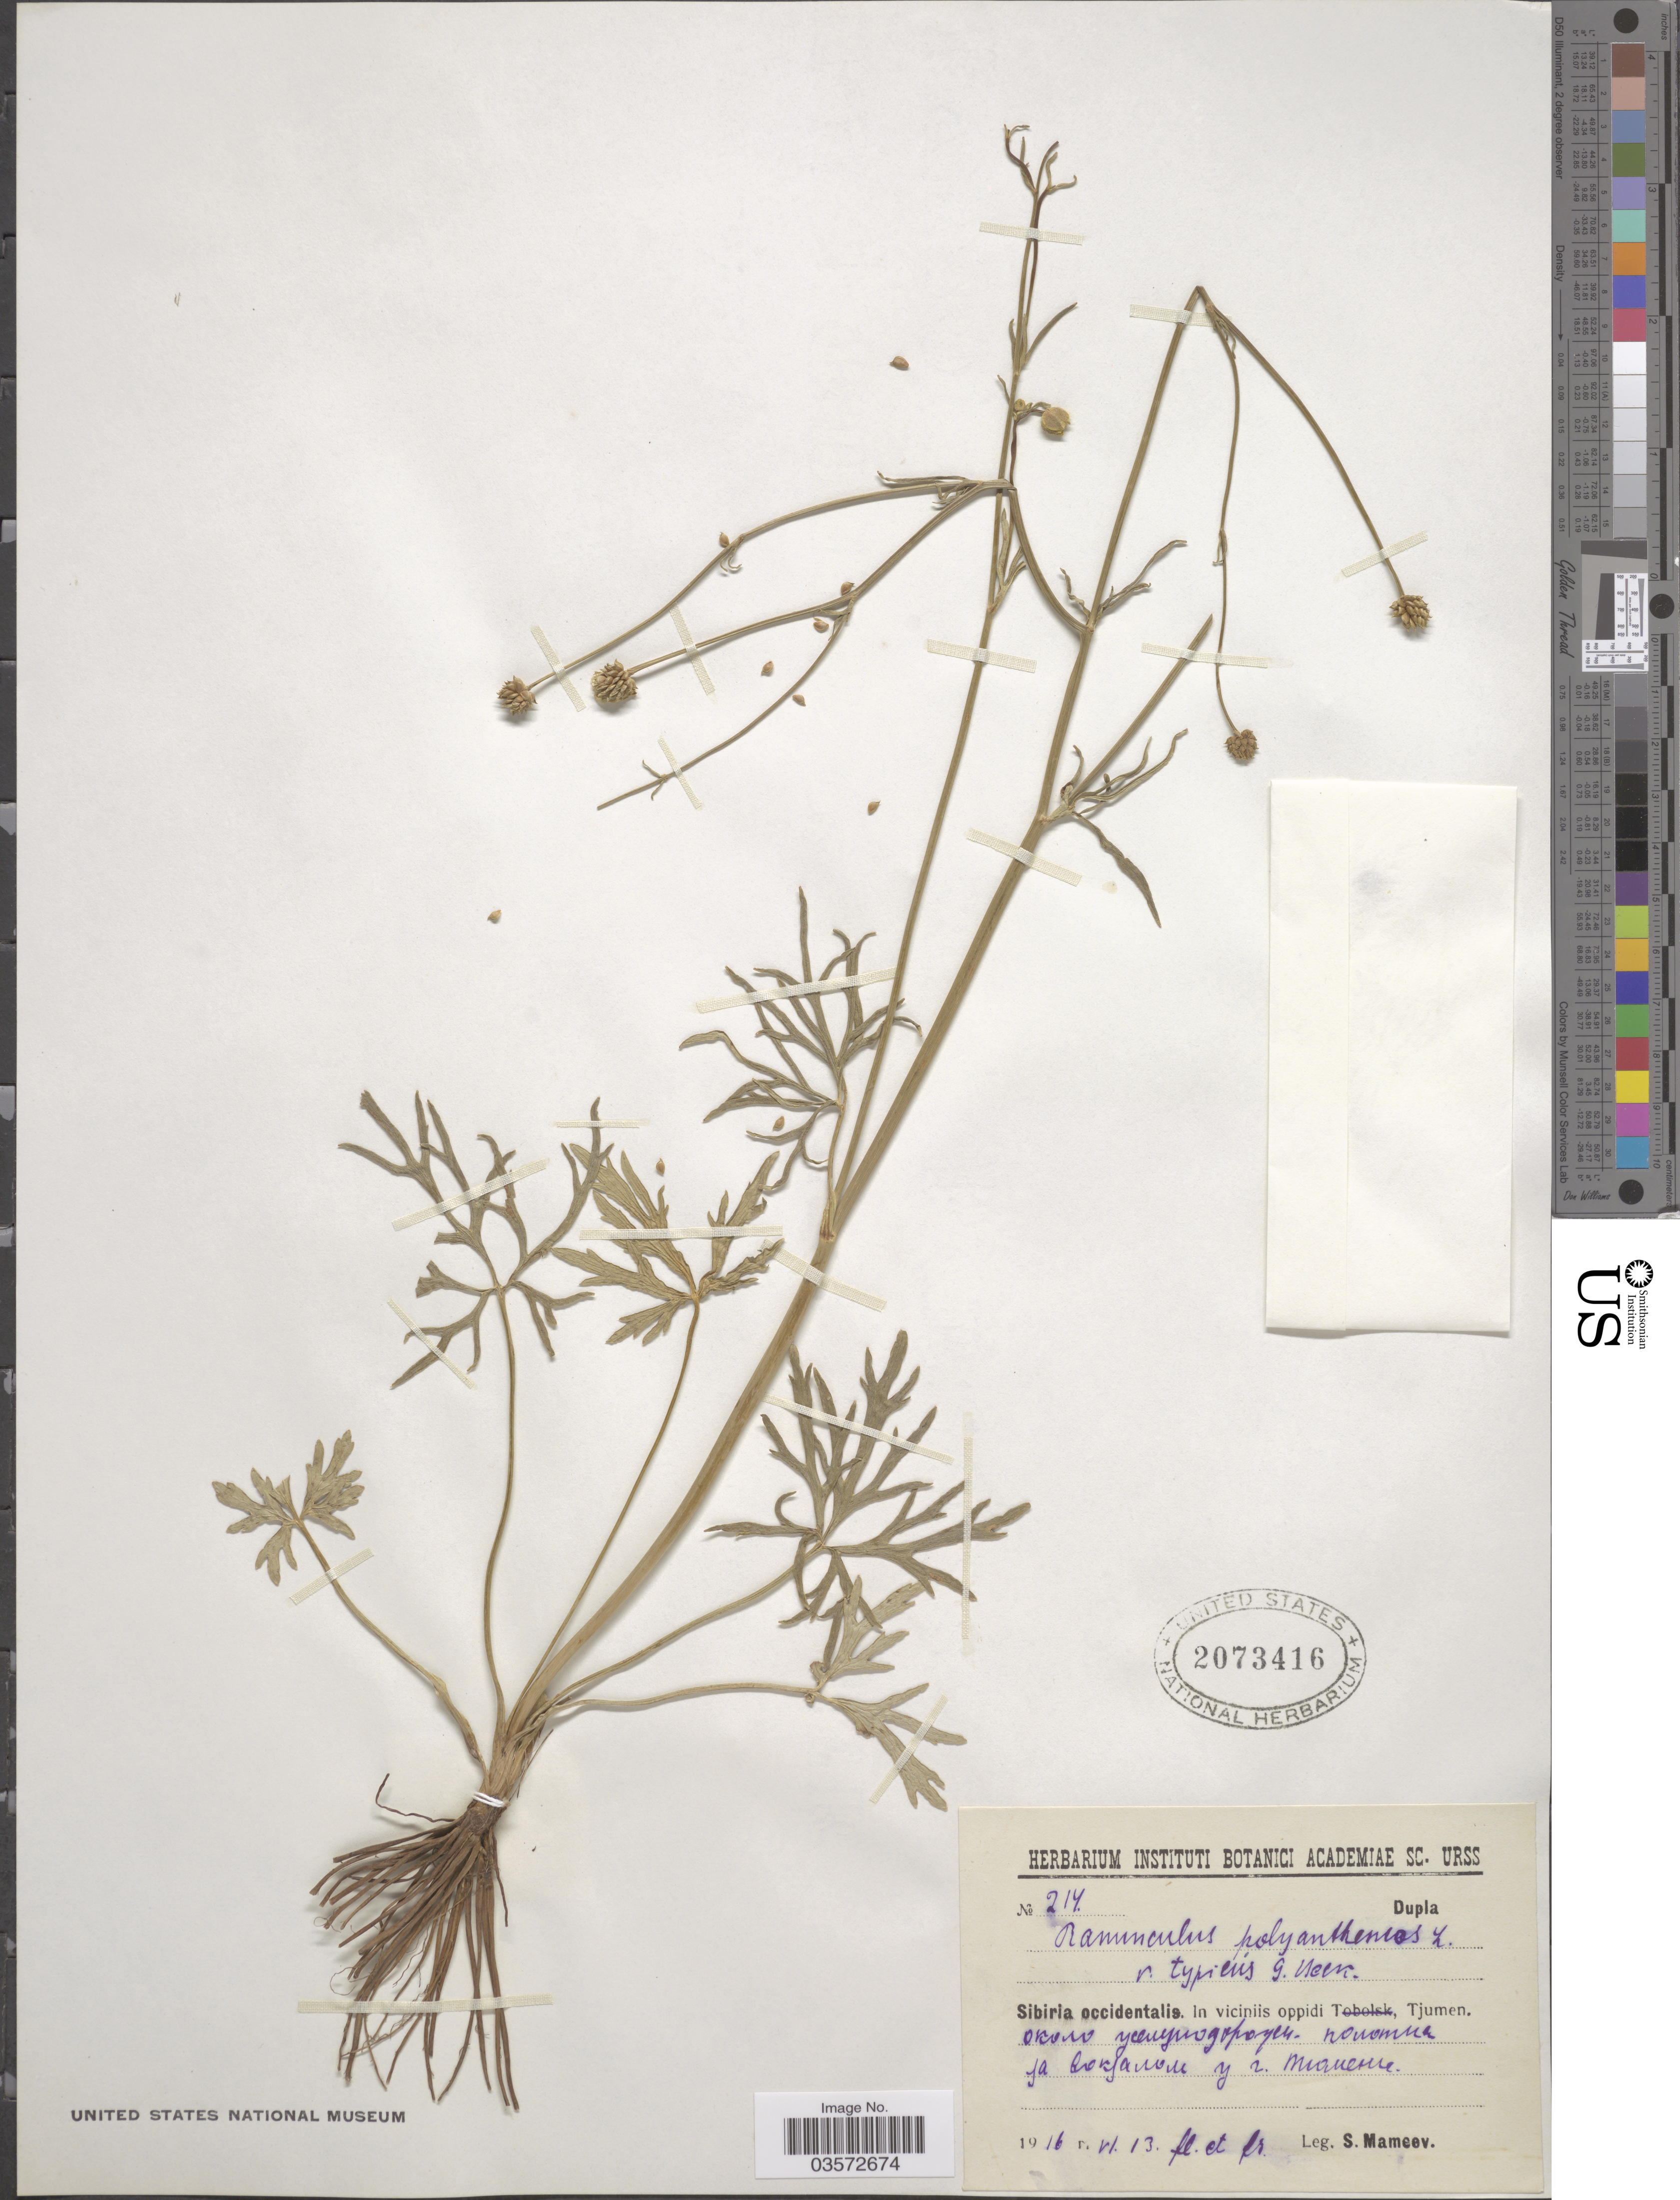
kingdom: Plantae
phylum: Tracheophyta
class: Magnoliopsida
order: Ranunculales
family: Ranunculaceae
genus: Ranunculus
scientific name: Ranunculus polyanthemos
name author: L.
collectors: S. Mameev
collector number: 214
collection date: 1916-06-13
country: Russian Federation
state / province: Tyumen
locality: Sibiria occidentalis. In viciniis oppidi, Tjumen.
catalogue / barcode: US 2073416